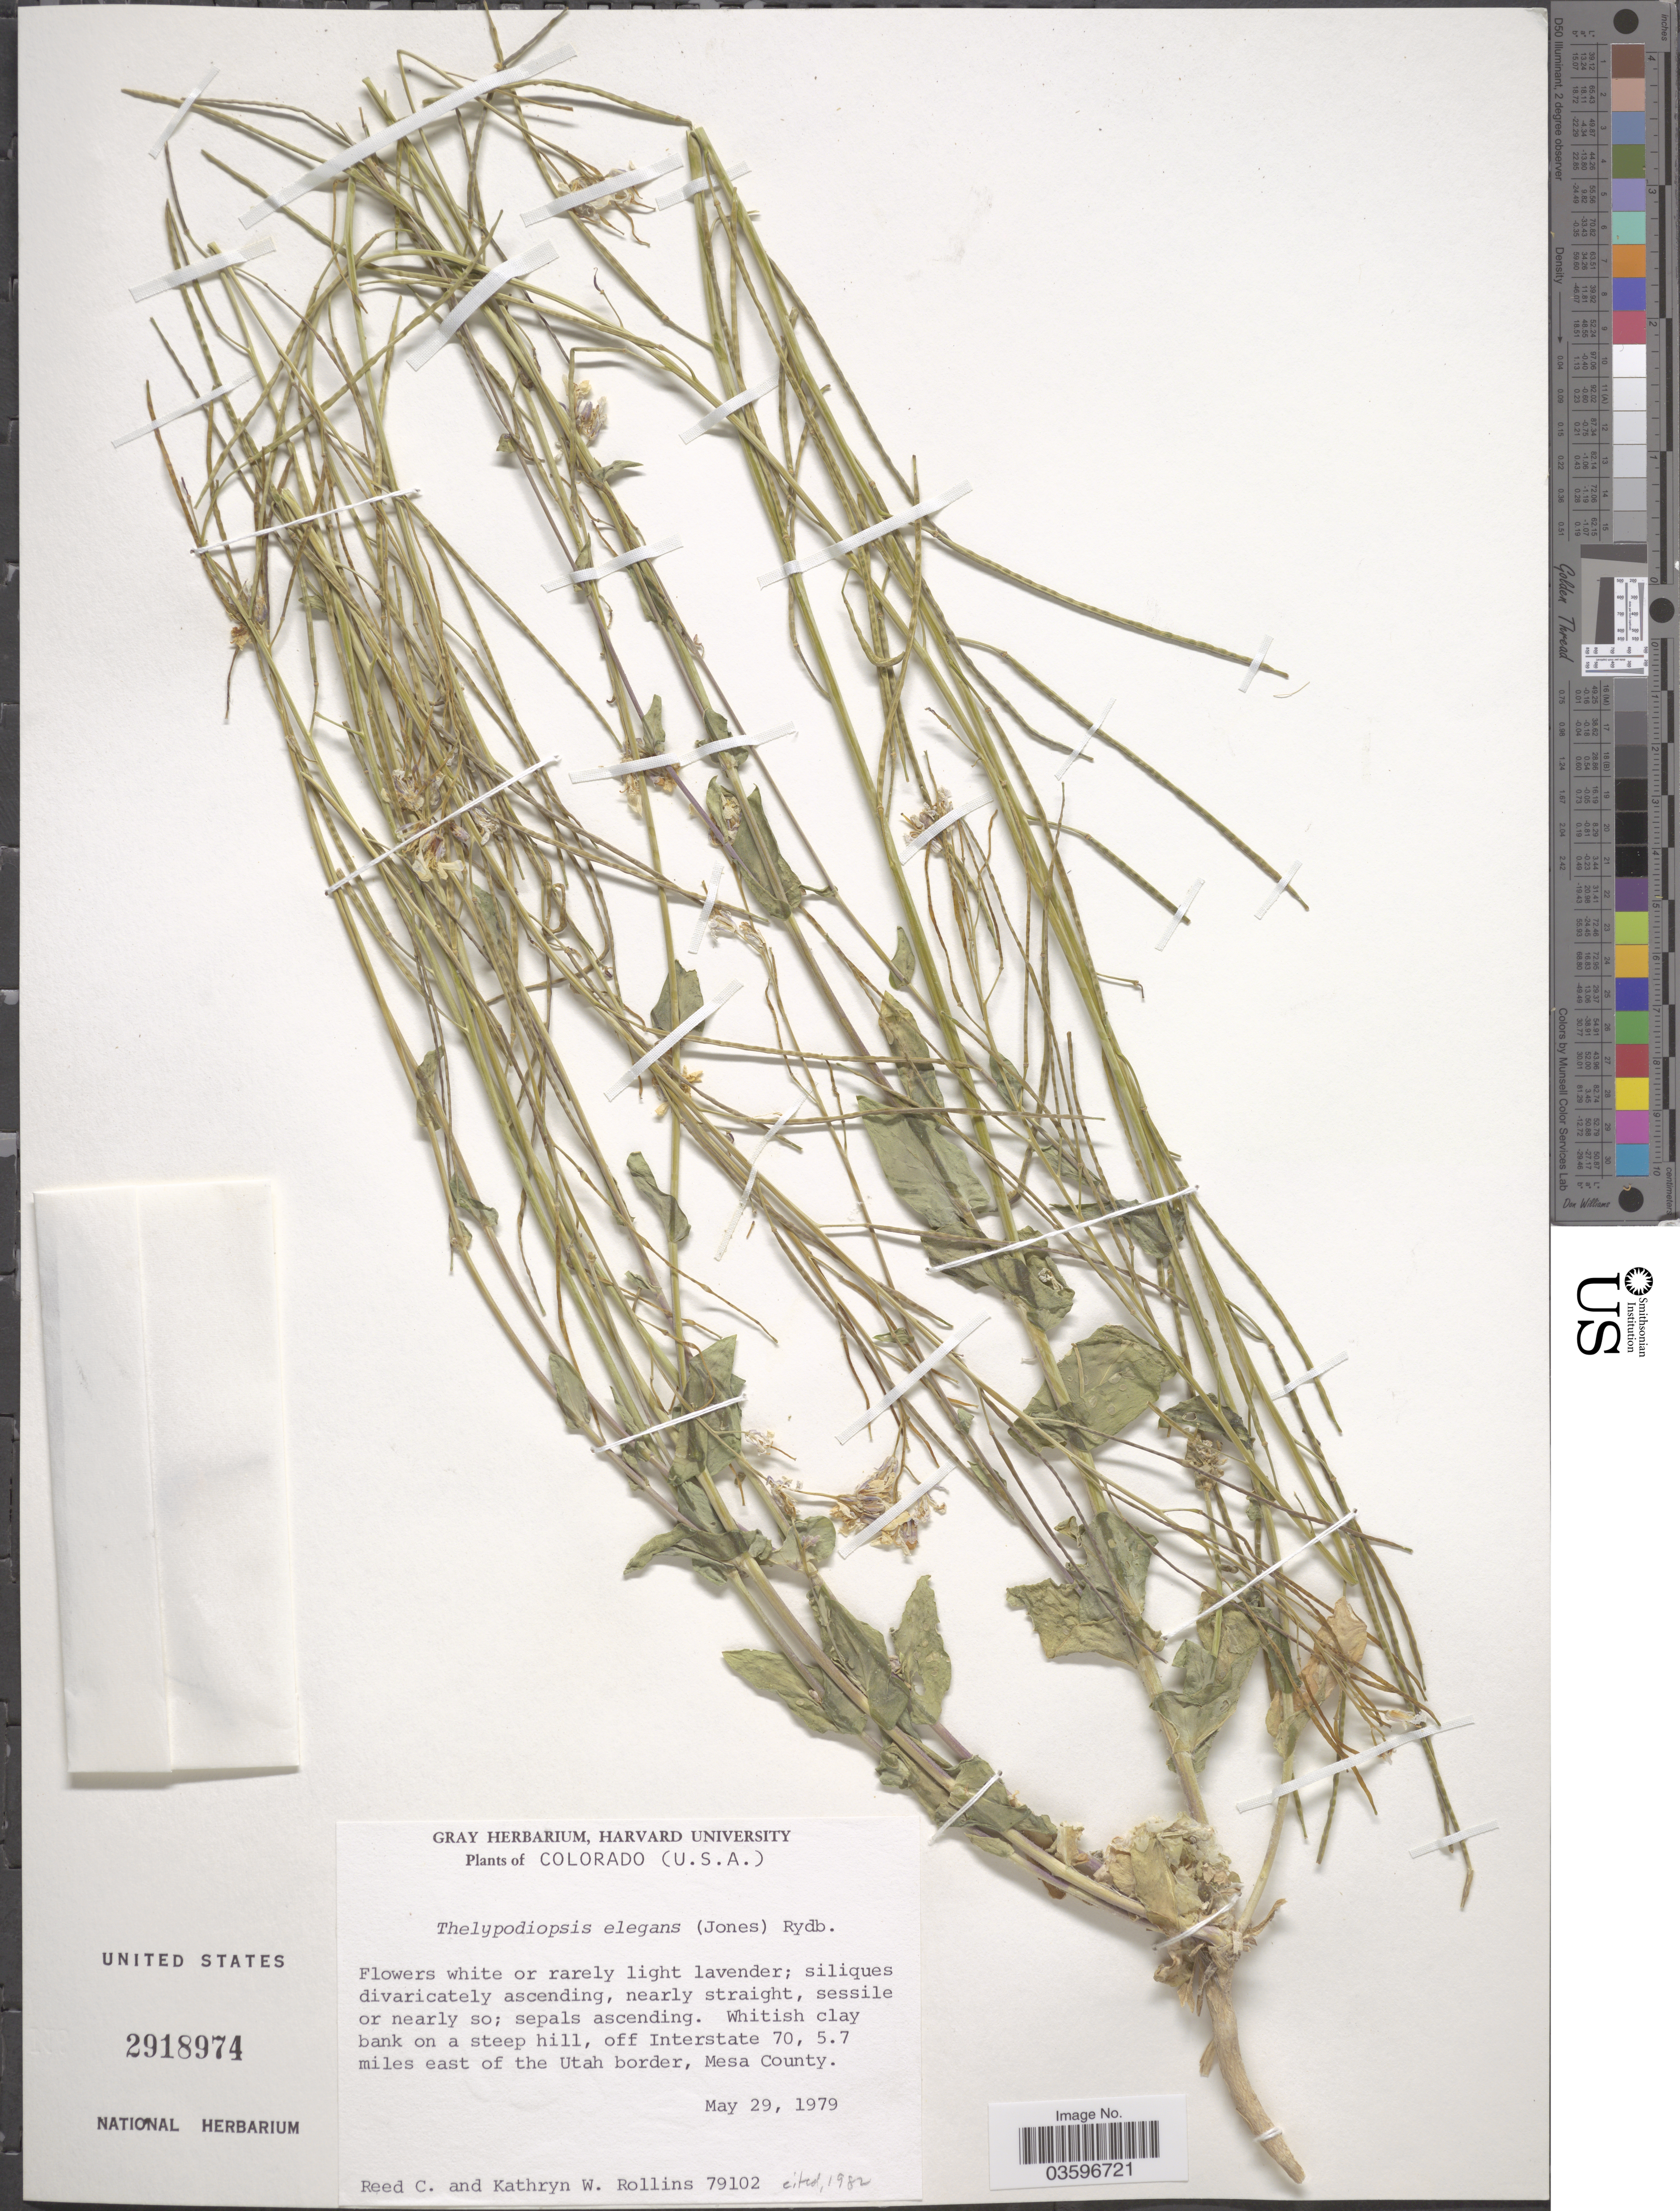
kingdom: Plantae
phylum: Tracheophyta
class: Magnoliopsida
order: Brassicales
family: Brassicaceae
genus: Thelypodiopsis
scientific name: Thelypodiopsis elegans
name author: (M.E. Jones) Rydb.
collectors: R. C. Rollins & K. W. Rollins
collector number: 79102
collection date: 1979-05-29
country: United States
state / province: Colorado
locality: Banks on a steep hill, off Interstate 70, 5.7 miles east of the Utah border, Mesa County.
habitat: whitish clay bank on a steep hill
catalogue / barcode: US 2918974